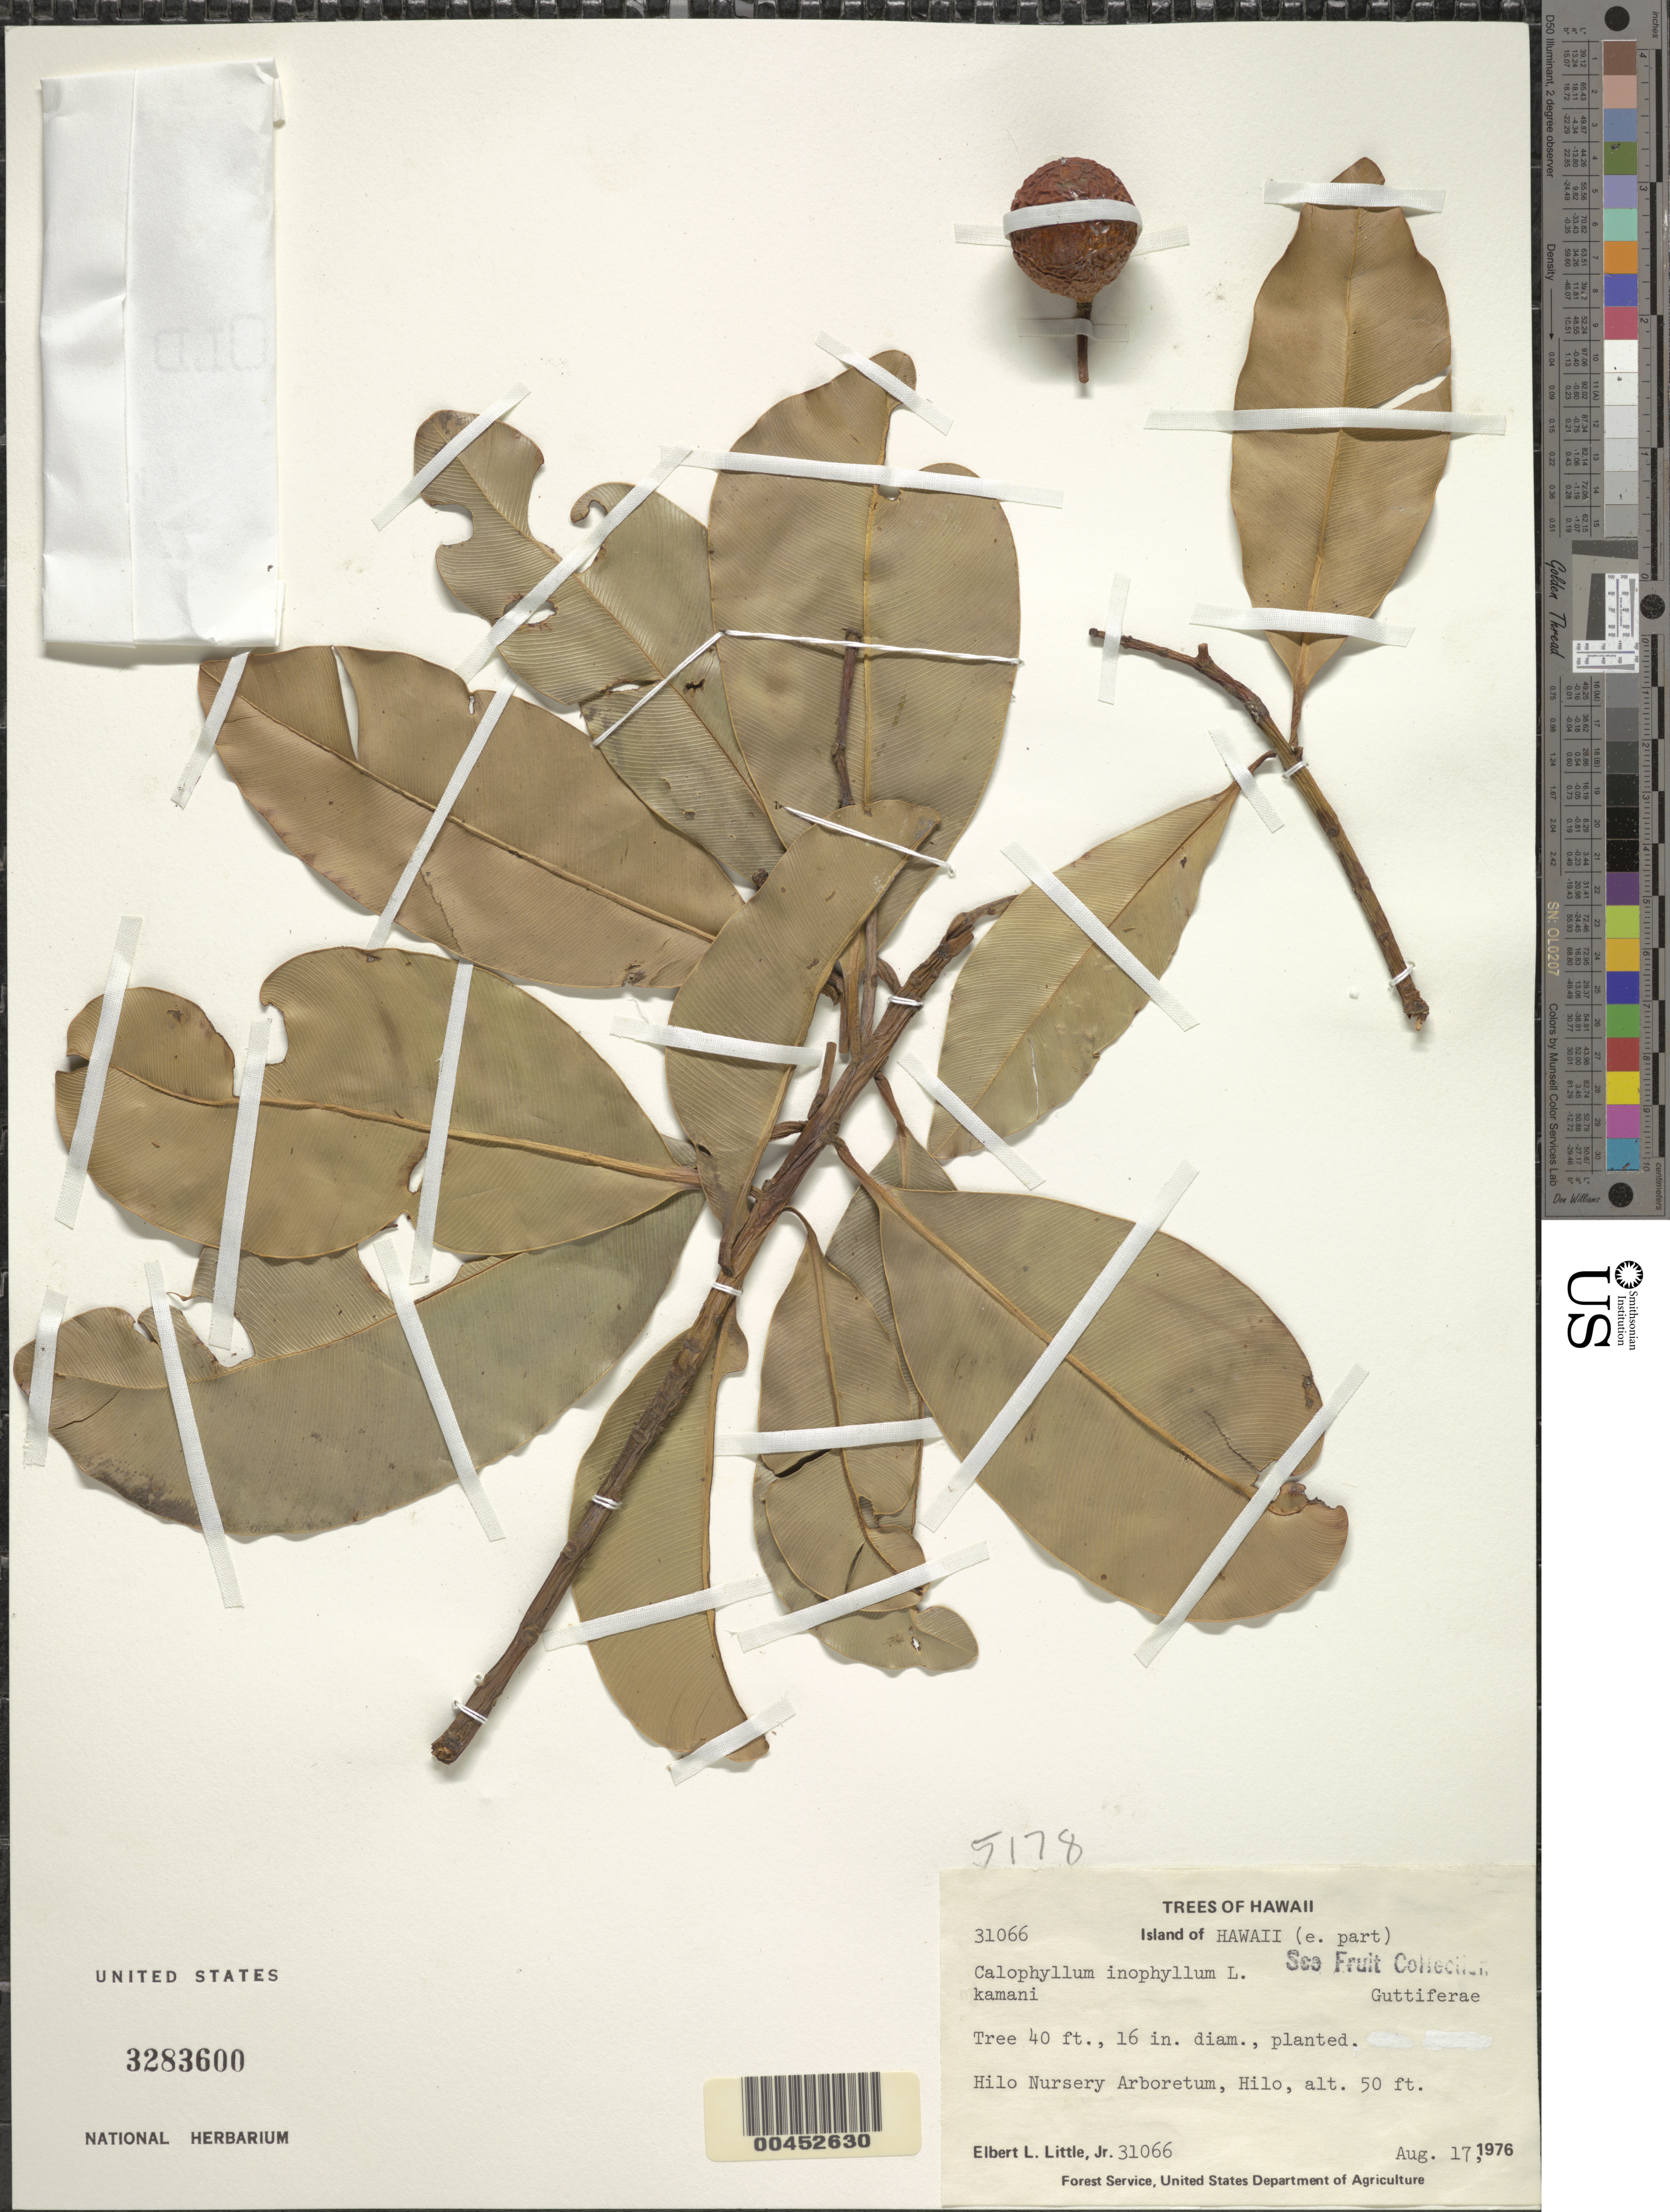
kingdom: Plantae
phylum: Tracheophyta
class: Magnoliopsida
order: Malpighiales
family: Calophyllaceae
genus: Calophyllum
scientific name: Calophyllum inophyllum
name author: L.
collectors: E. L. Little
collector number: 31066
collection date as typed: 17 Aug 1976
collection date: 1976-08-17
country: United States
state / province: Hawaii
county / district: Hawaii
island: Hawaii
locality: E part of Hawaii, Hilo Nursery Arboretum, Hilo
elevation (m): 15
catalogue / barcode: US 3283600